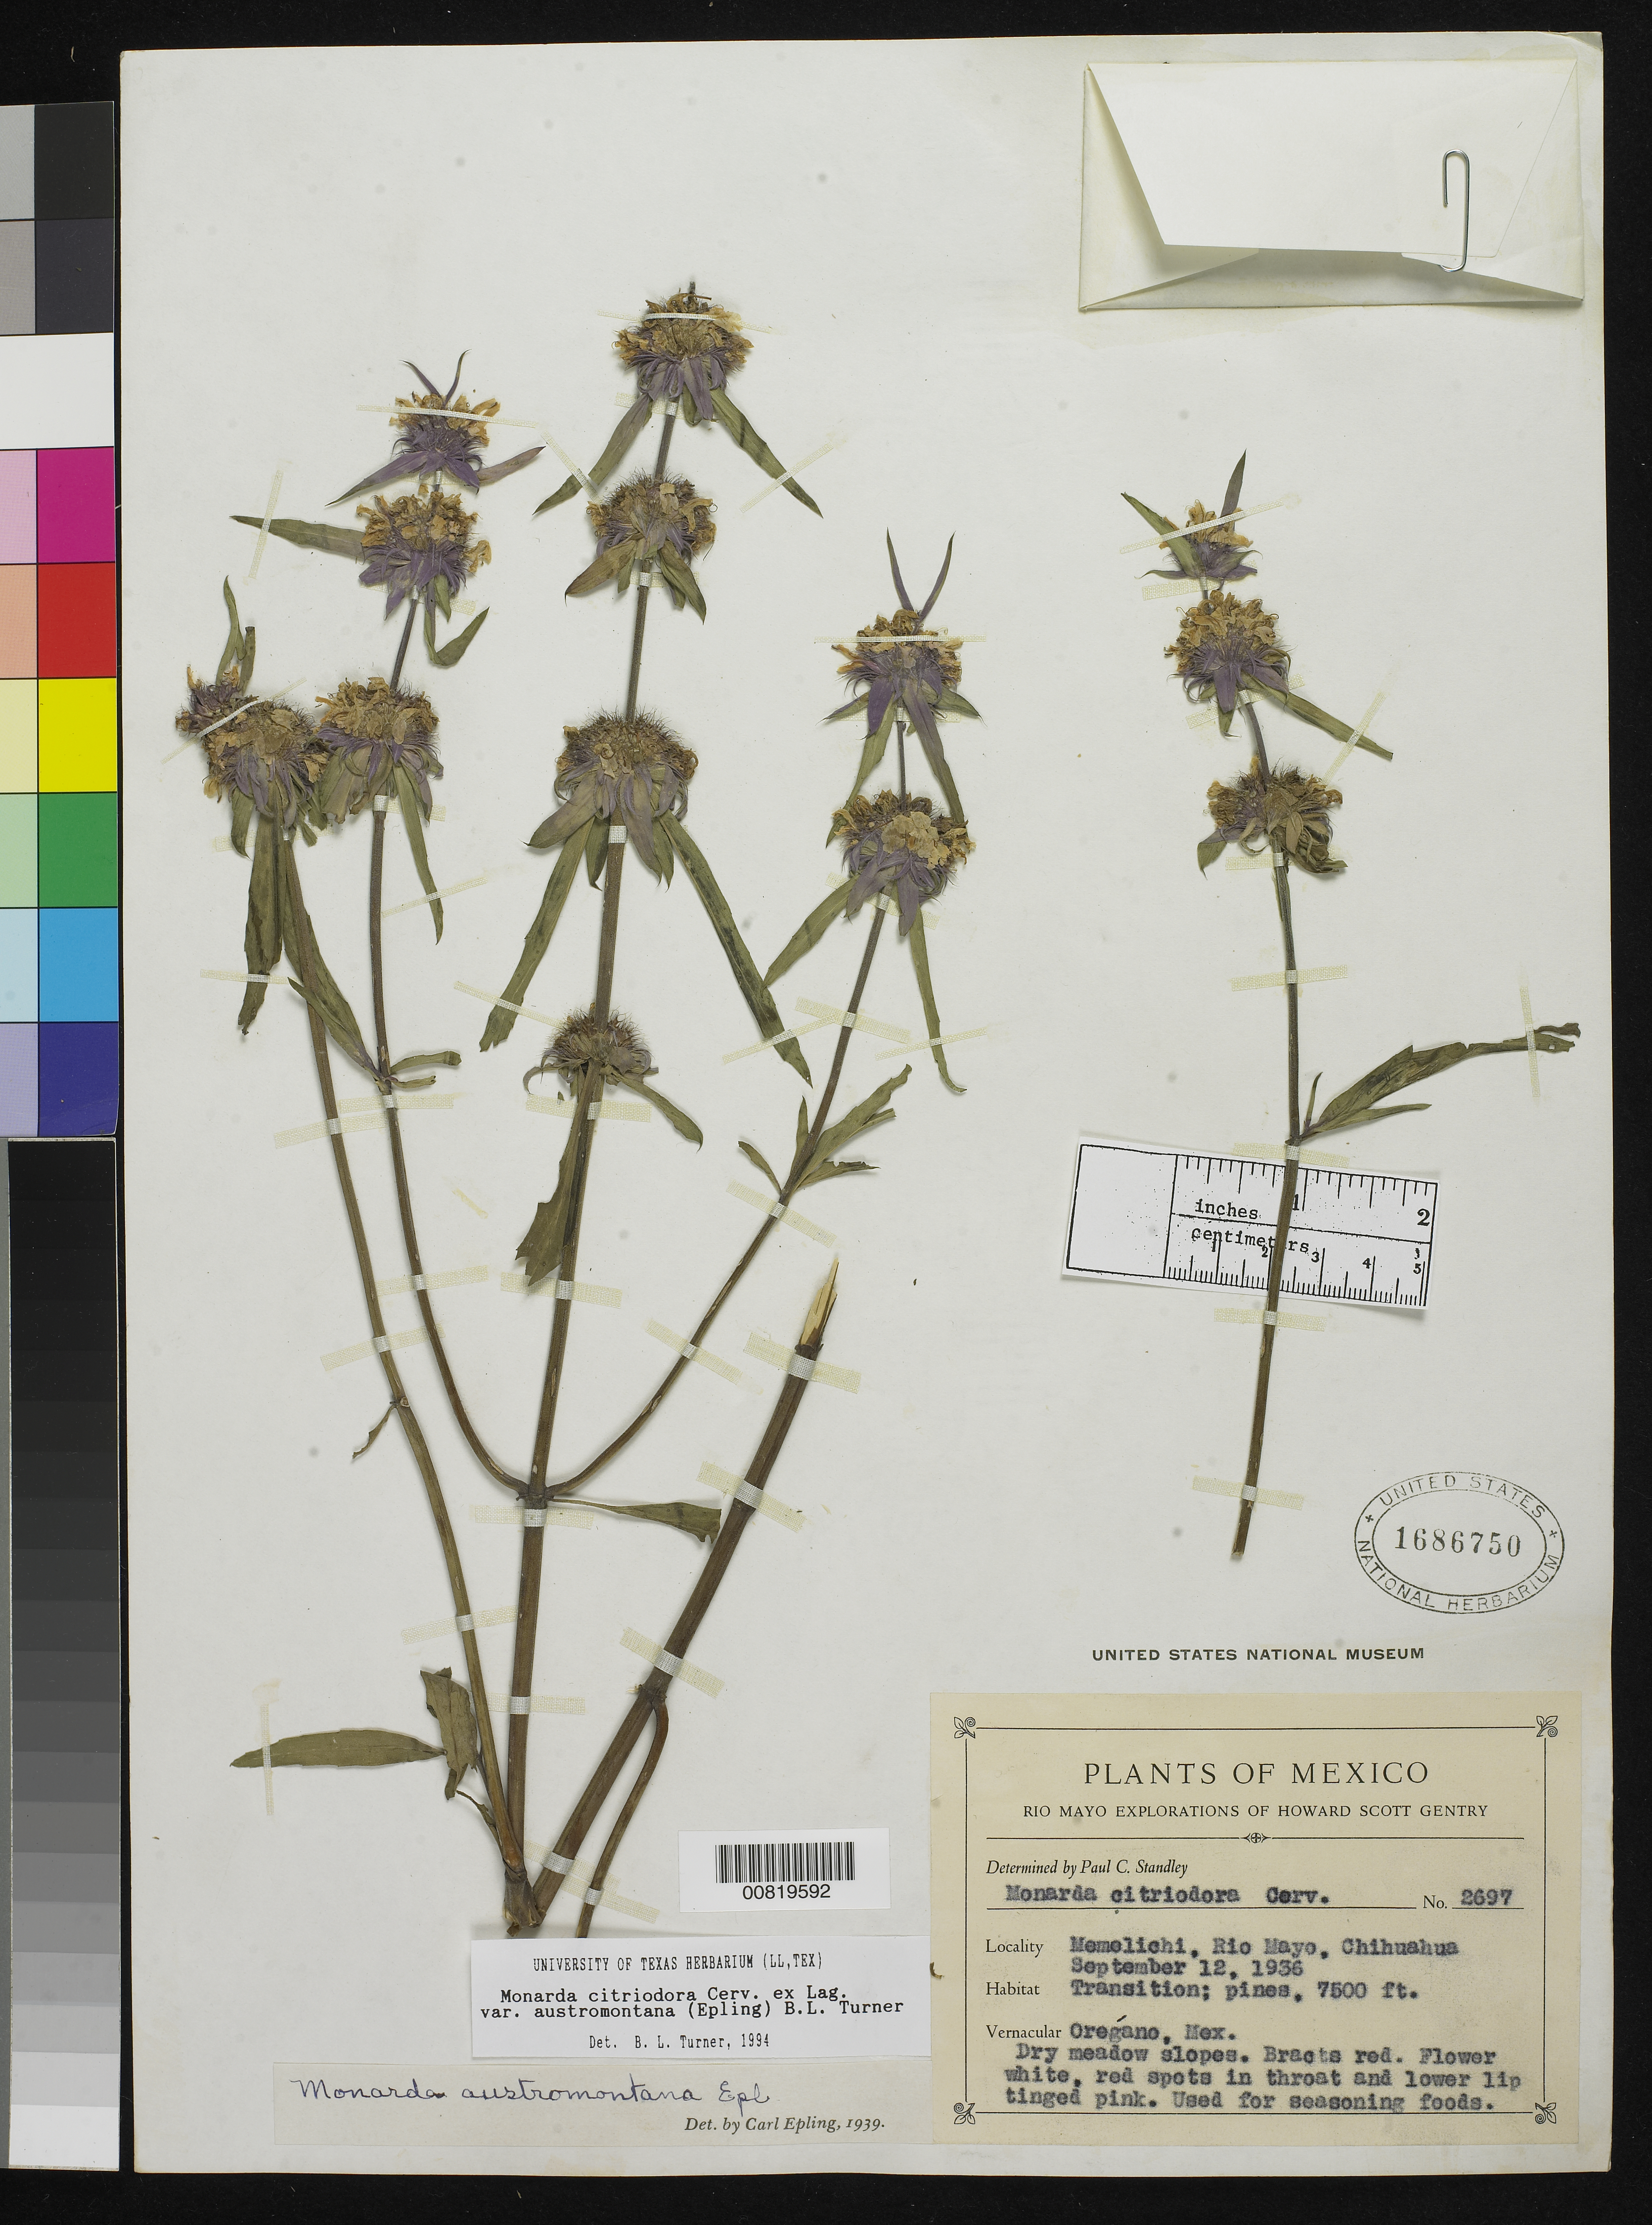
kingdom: Plantae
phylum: Tracheophyta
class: Magnoliopsida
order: Lamiales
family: Lamiaceae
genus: Monarda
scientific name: Monarda citriodora var. austromontana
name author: (Epling) B.L. Turner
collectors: H. S. Gentry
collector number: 2697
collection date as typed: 12 Sep 1936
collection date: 1936-09-12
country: Mexico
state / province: Chihuahua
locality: Memelichi, Rio Mayo, Chihuahua.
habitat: Transition; pines. Dry meadow slopes.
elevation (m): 2286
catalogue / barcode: US 1686750